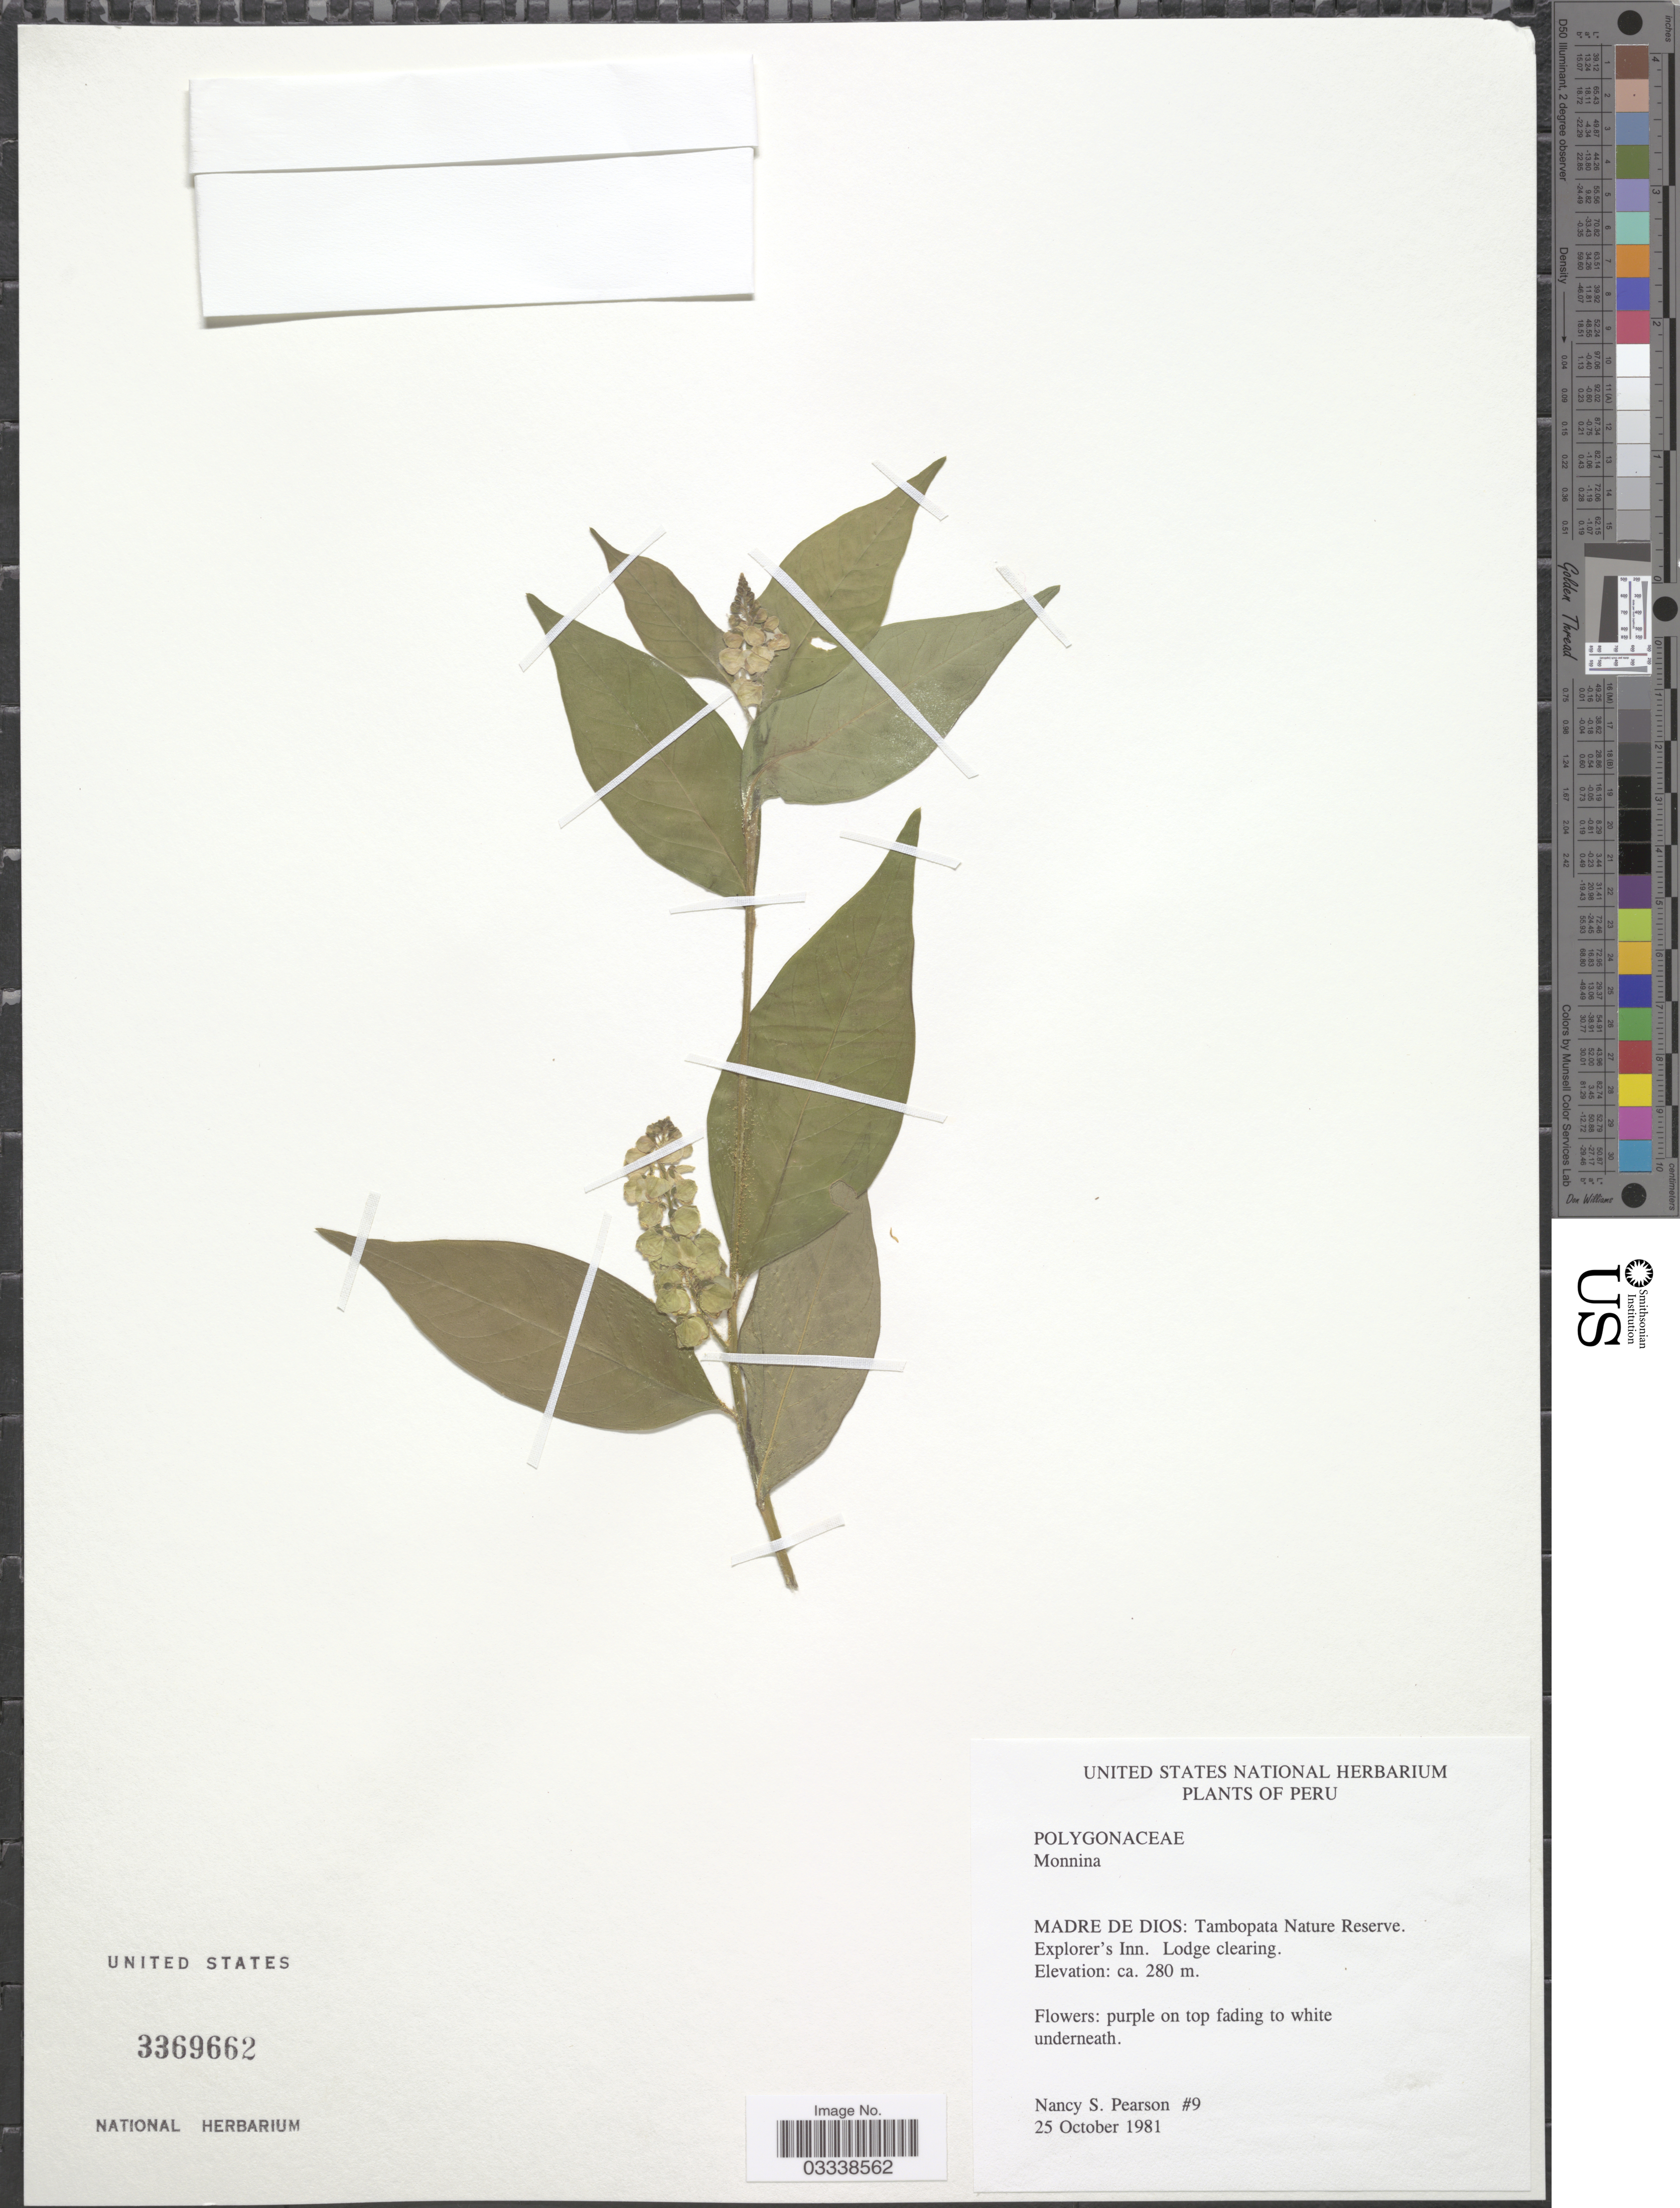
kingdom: Plantae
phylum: Tracheophyta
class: Magnoliopsida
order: Fabales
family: Polygalaceae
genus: Monnina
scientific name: Monnina sp.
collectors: N. S. Pearson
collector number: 9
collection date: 1981-10-25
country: Peru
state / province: Madre de Dios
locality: Tambopata Nature Reserve.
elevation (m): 280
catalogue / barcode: US 3369662